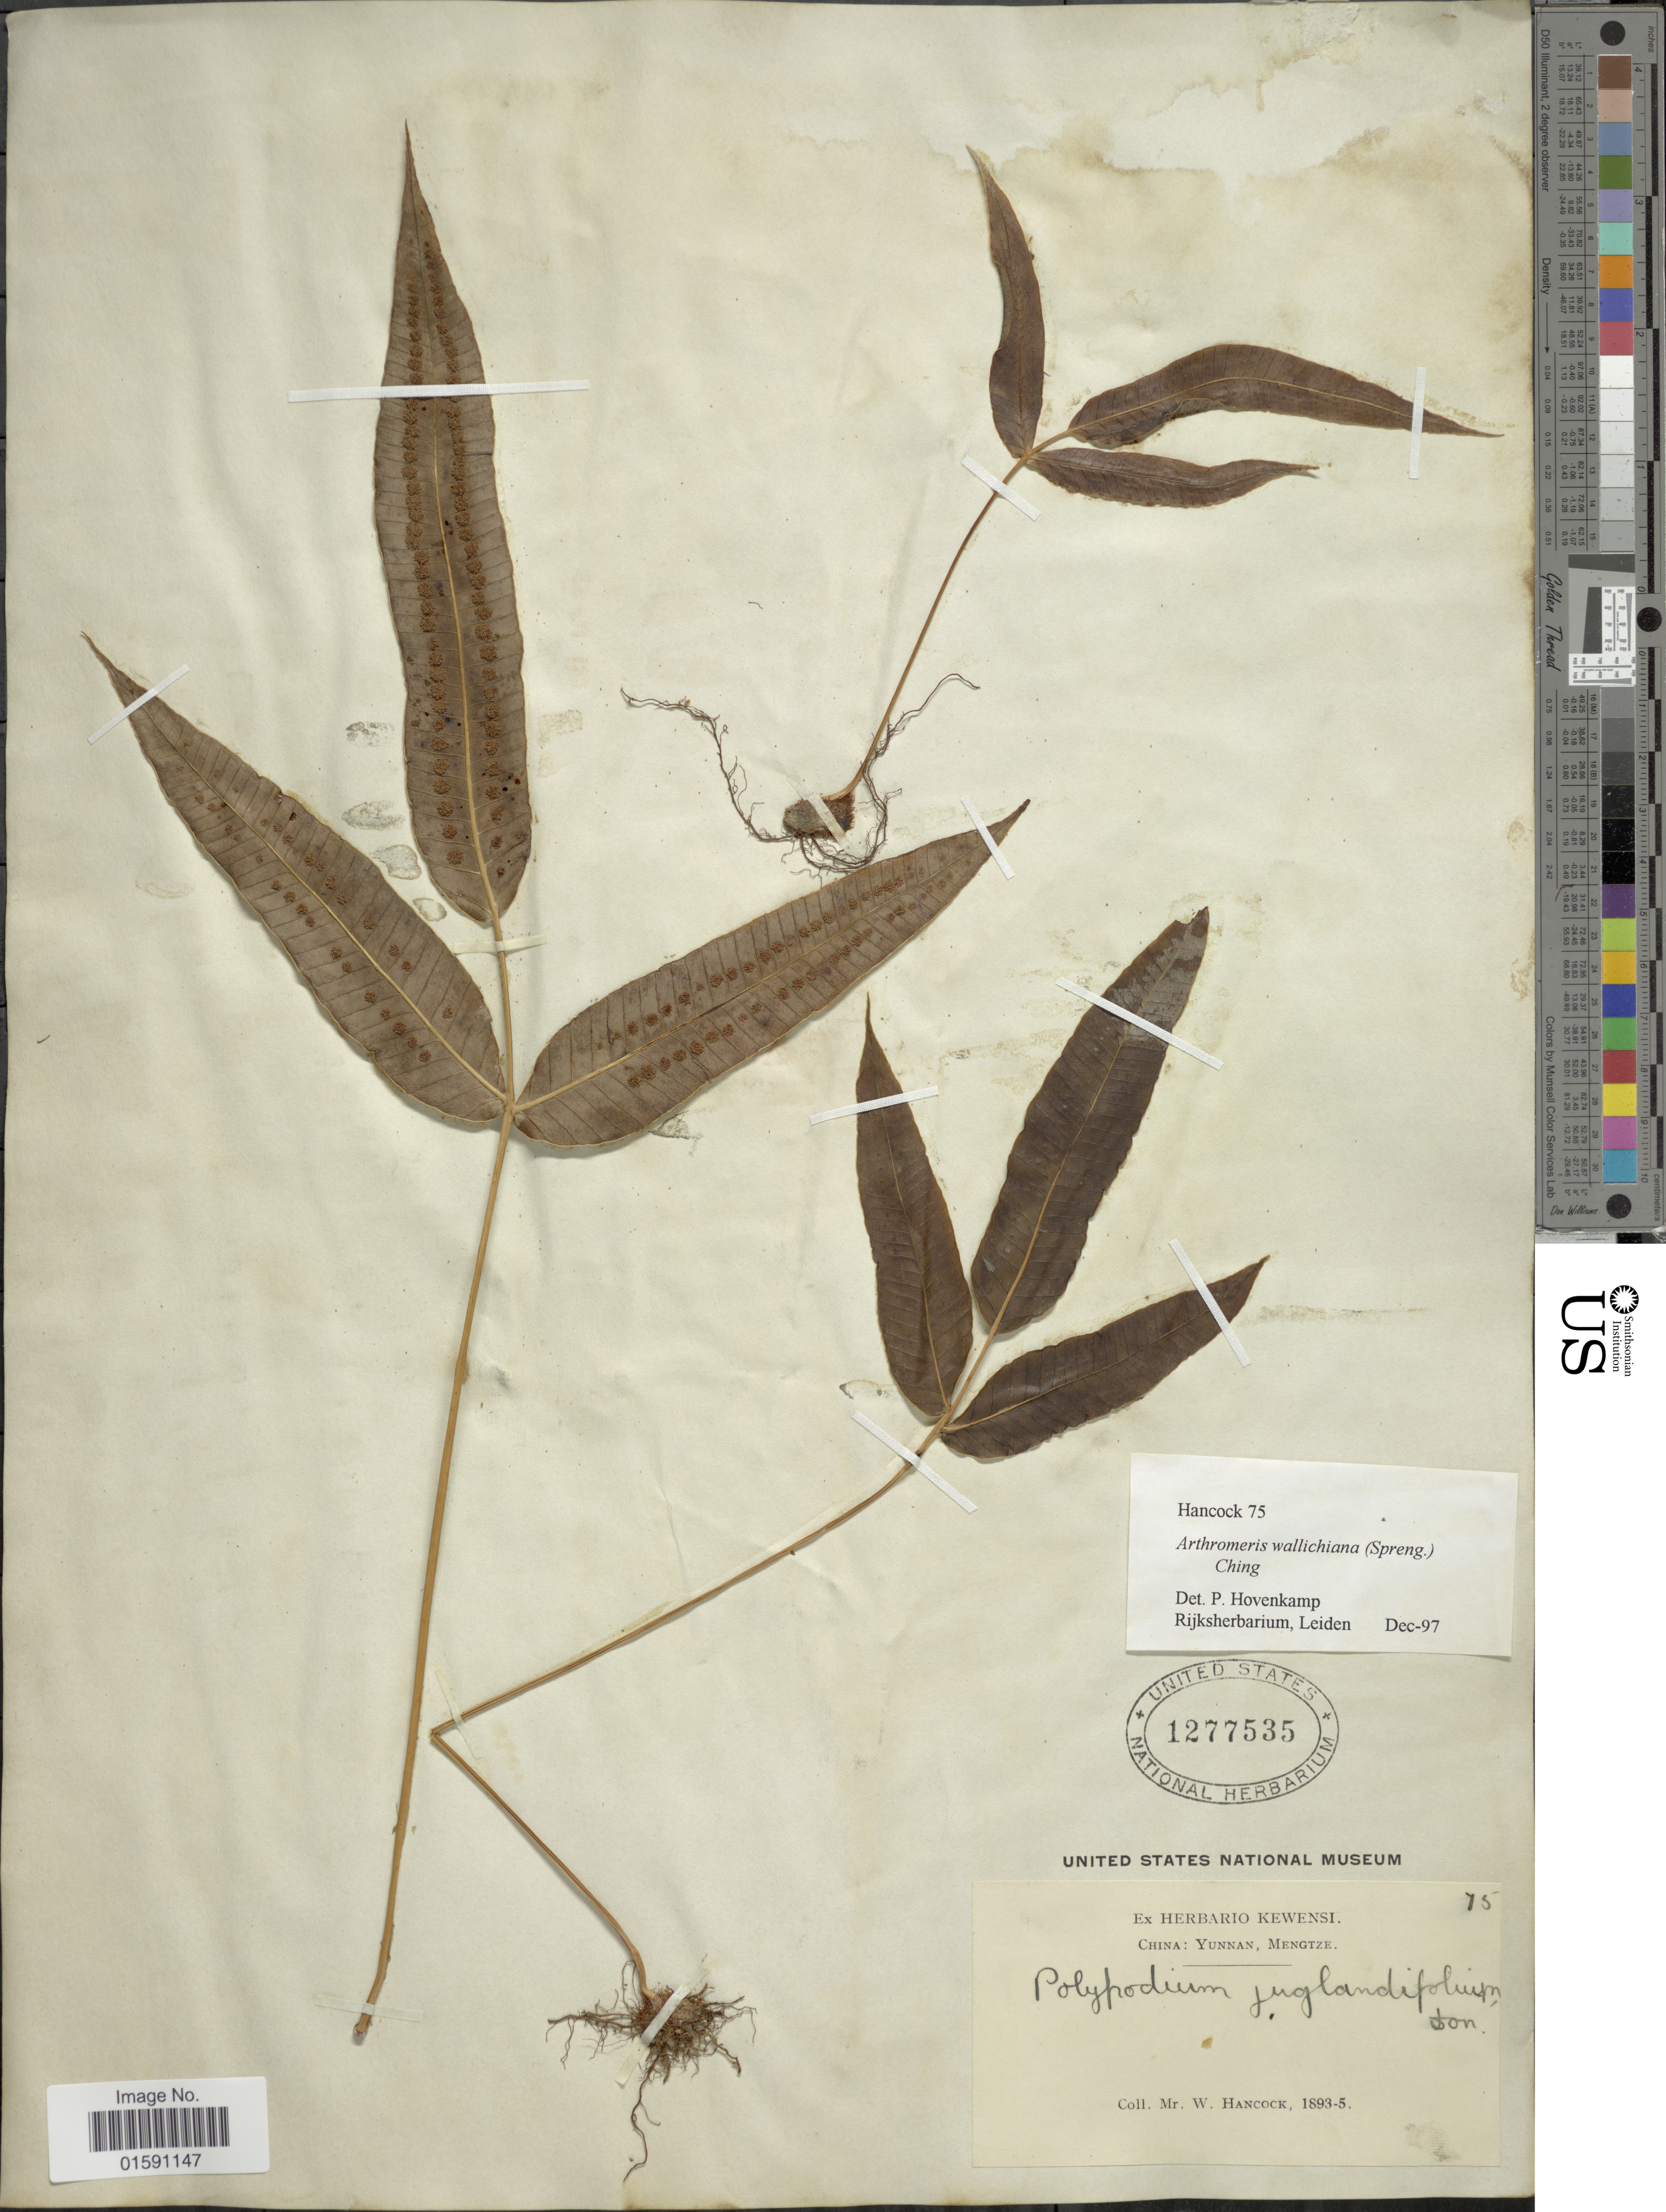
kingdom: Plantae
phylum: Tracheophyta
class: Polypodiopsida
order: Polypodiales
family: Polypodiaceae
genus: Arthromeris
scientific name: Arthromeris wallichiana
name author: (Spreng.) Ching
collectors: W. Hancock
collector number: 75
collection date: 1893/1895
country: China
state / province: Yunnan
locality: Mengtze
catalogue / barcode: US 1277535